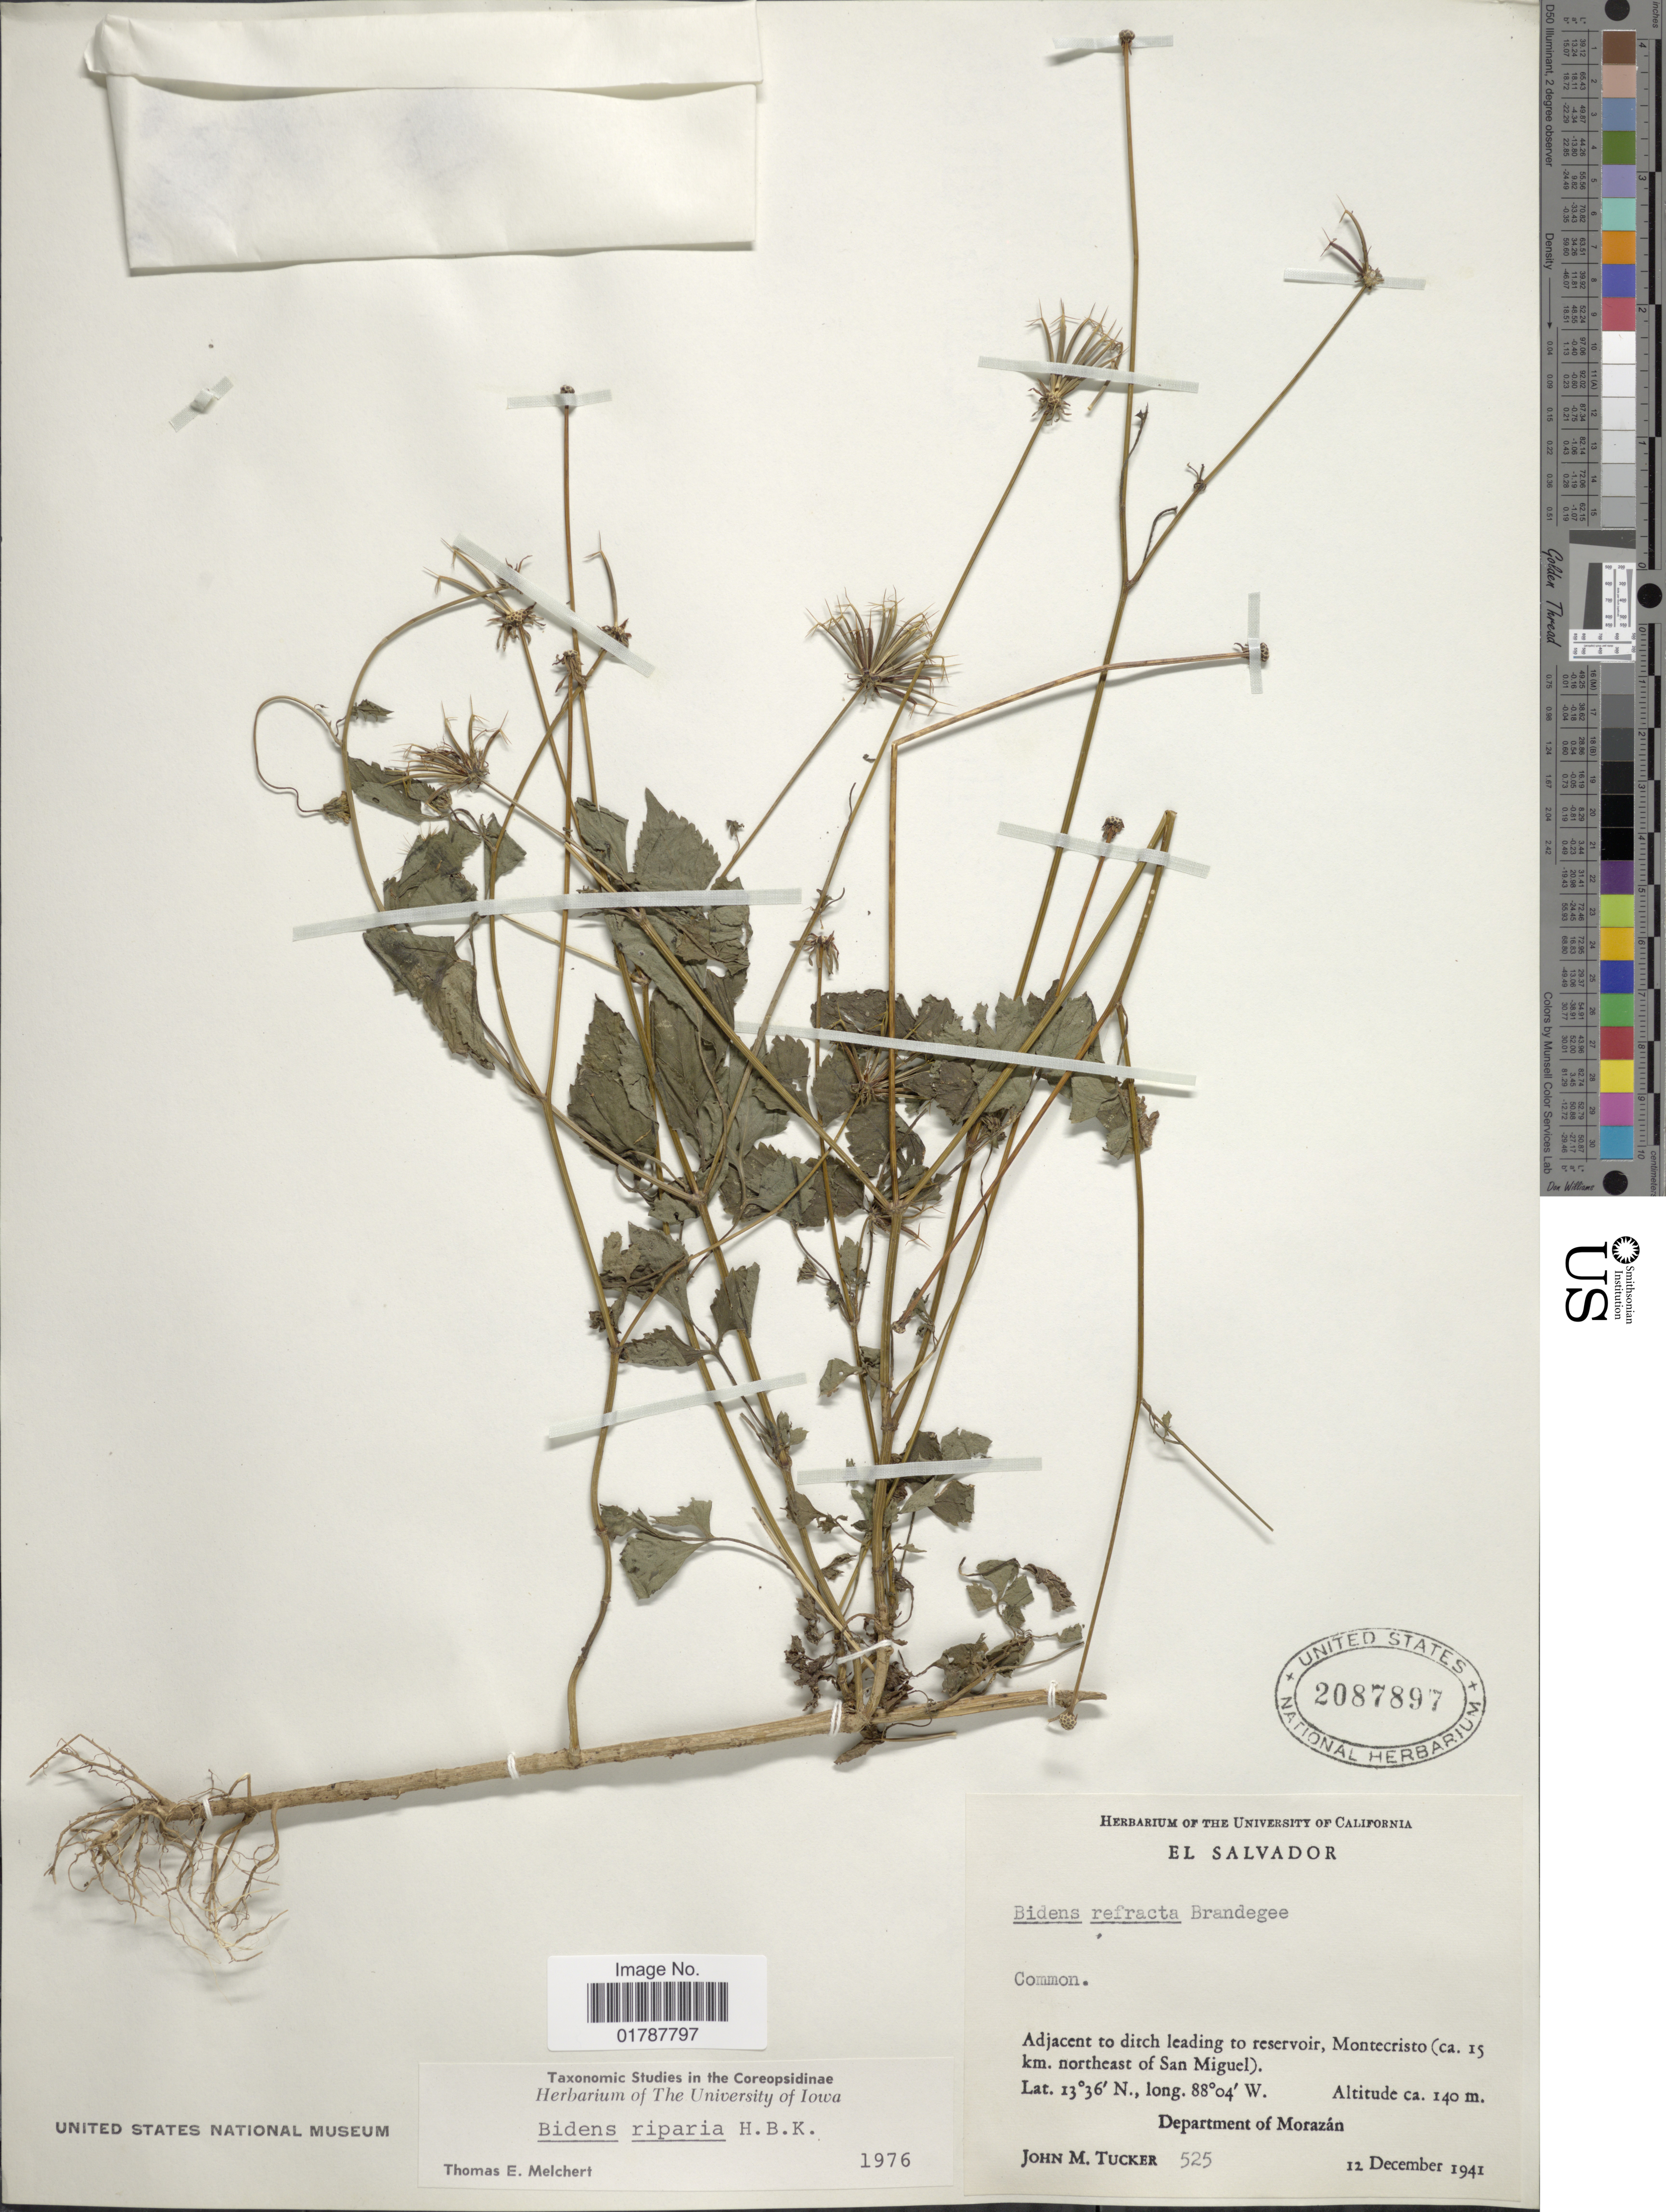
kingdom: Plantae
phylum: Tracheophyta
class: Magnoliopsida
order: Asterales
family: Asteraceae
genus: Bidens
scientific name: Bidens riparia var. refracta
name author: (Brandegee) O.E. Schulz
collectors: J. M. Tucker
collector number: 525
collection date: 1941-12-12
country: Honduras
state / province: Fco. Morazán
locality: Adjacent to ditch leading to reservoir, Montecristo (15 km. northeast of San Miguel)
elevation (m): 140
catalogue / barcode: US 2087897